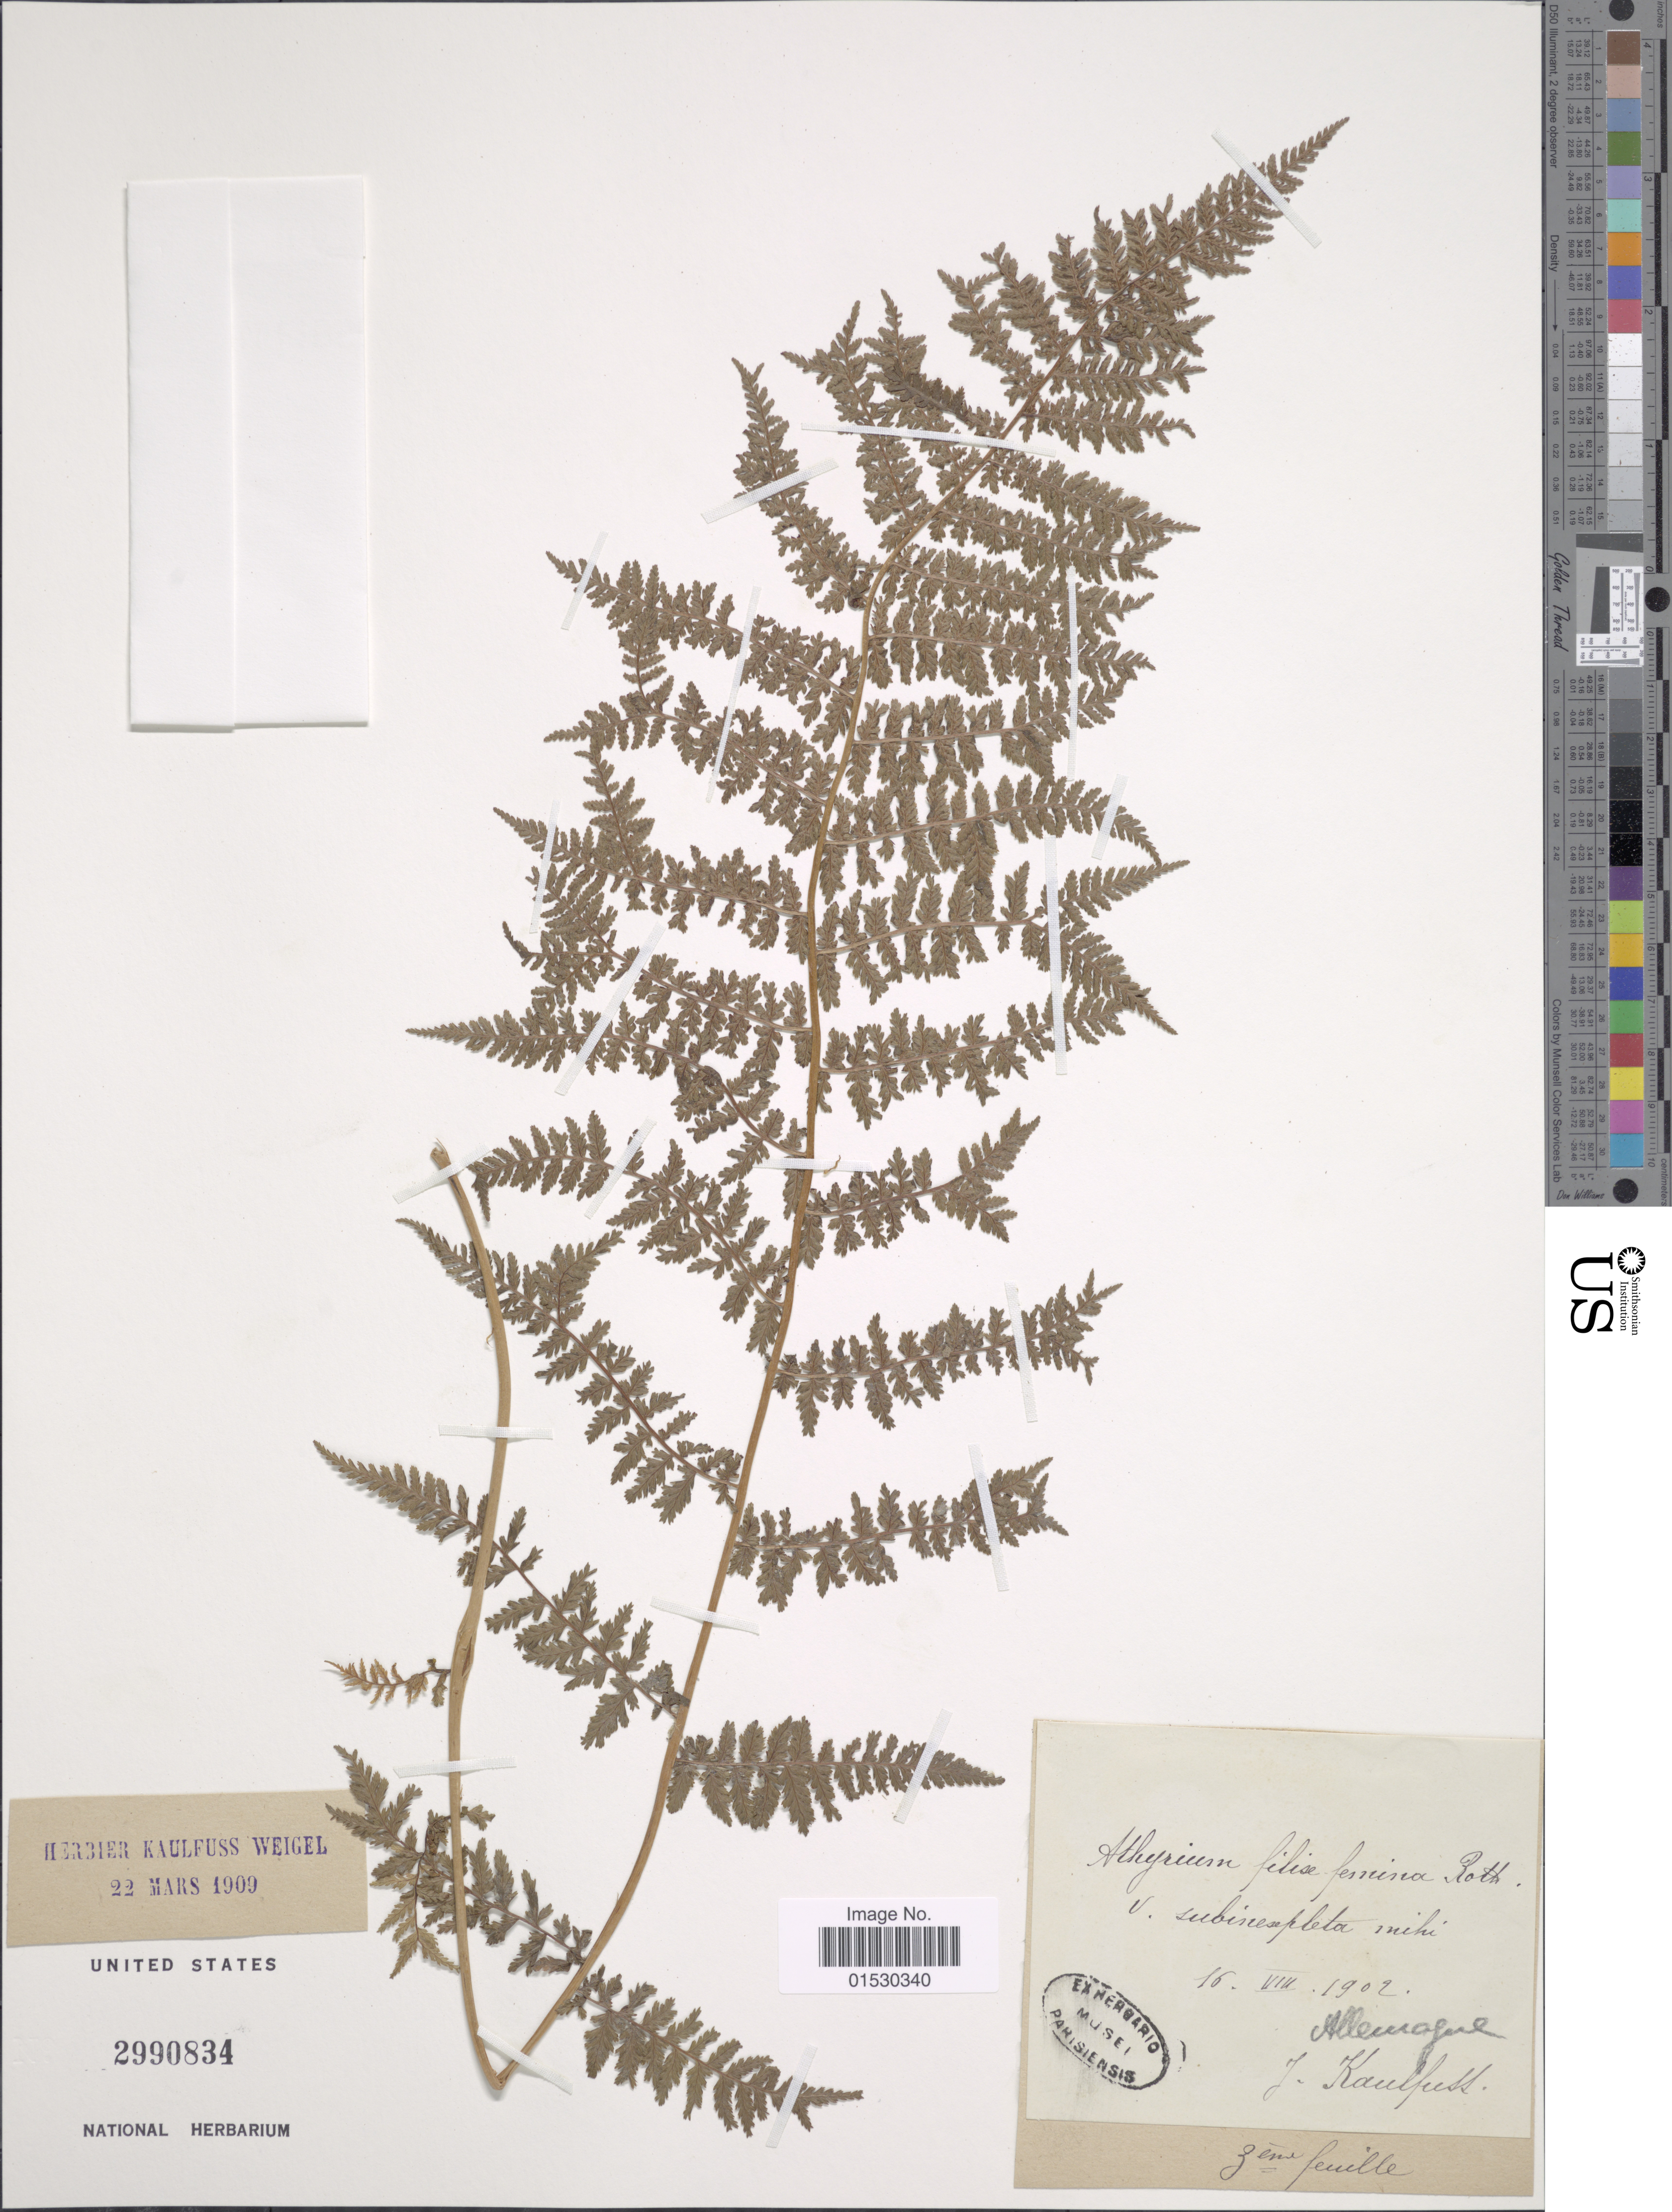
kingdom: Plantae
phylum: Tracheophyta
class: Polypodiopsida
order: Polypodiales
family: Athyriaceae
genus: Athyrium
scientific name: Athyrium filix-femina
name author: (L.) Roth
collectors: J. S. Kaulfuss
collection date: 1902-07-16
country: Germany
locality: Allemagne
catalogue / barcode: US 2990834